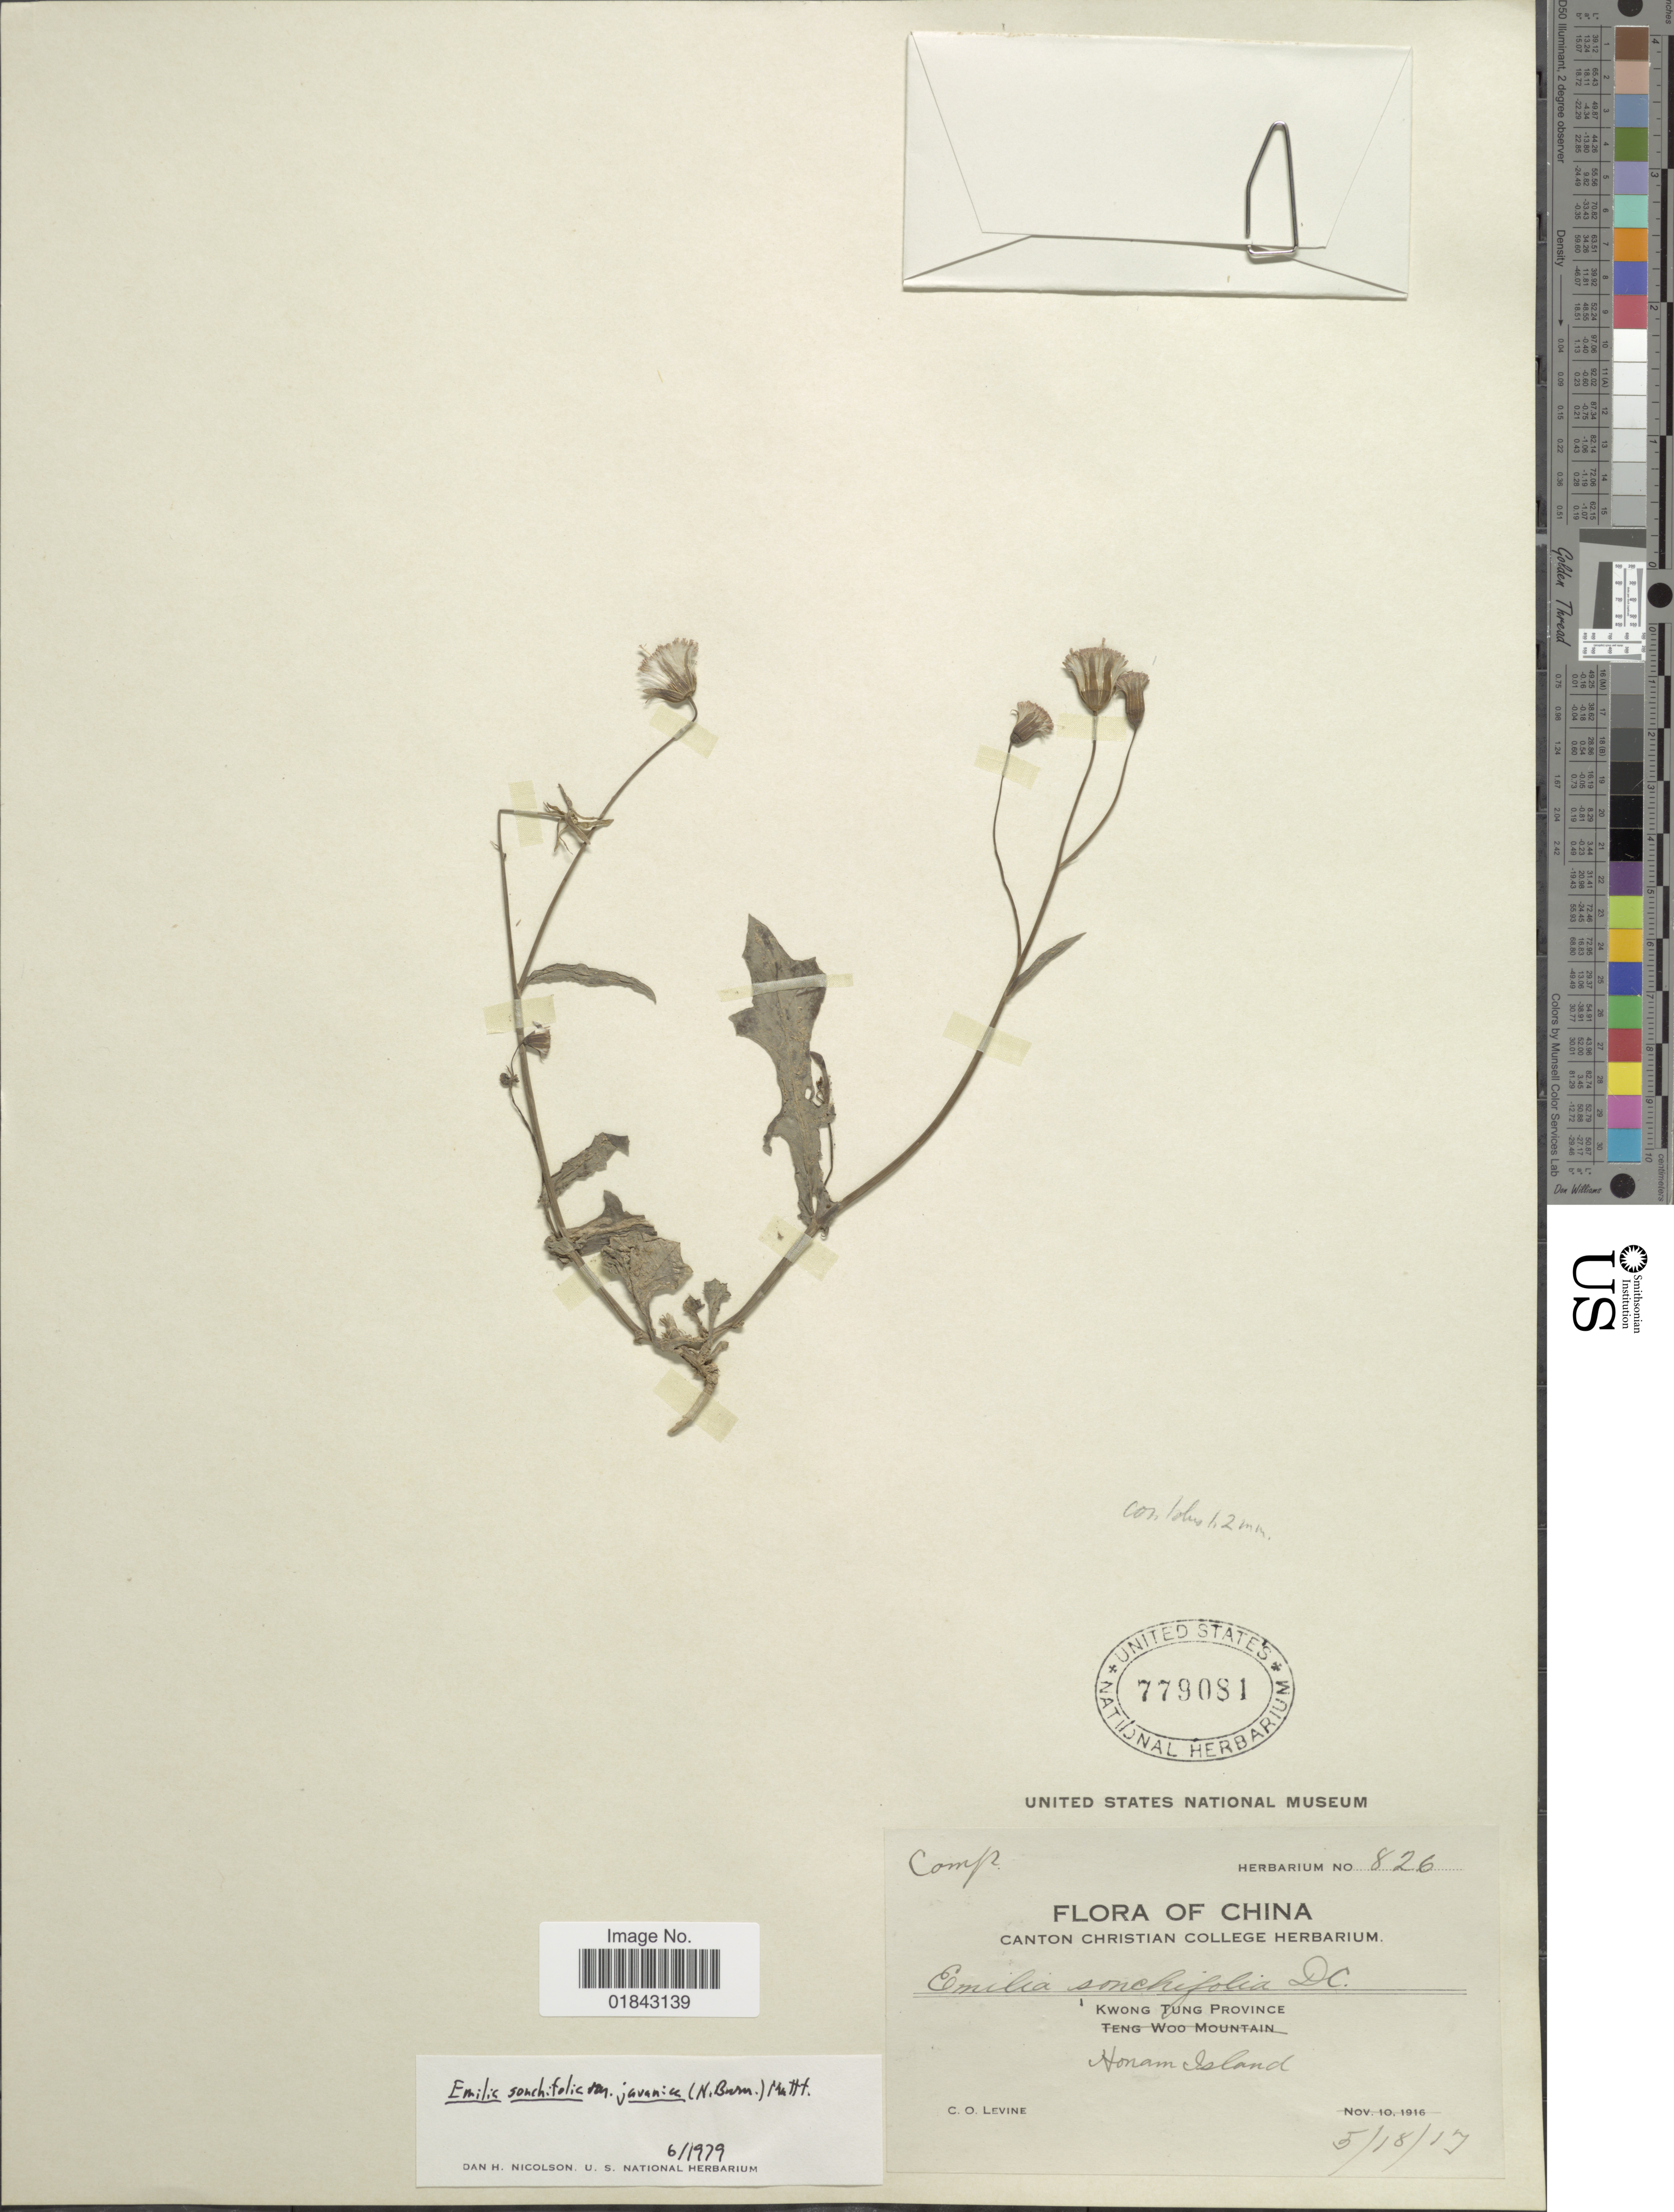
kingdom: Plantae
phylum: Tracheophyta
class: Magnoliopsida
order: Asterales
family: Asteraceae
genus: Emilia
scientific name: Emilia sonchifolia var. javanica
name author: (Burm. f.) Mattf.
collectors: C. O. Levine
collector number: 826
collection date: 1917-05-18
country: China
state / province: Guangdong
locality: Kwong Tung Province, Honam Island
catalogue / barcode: US 779081